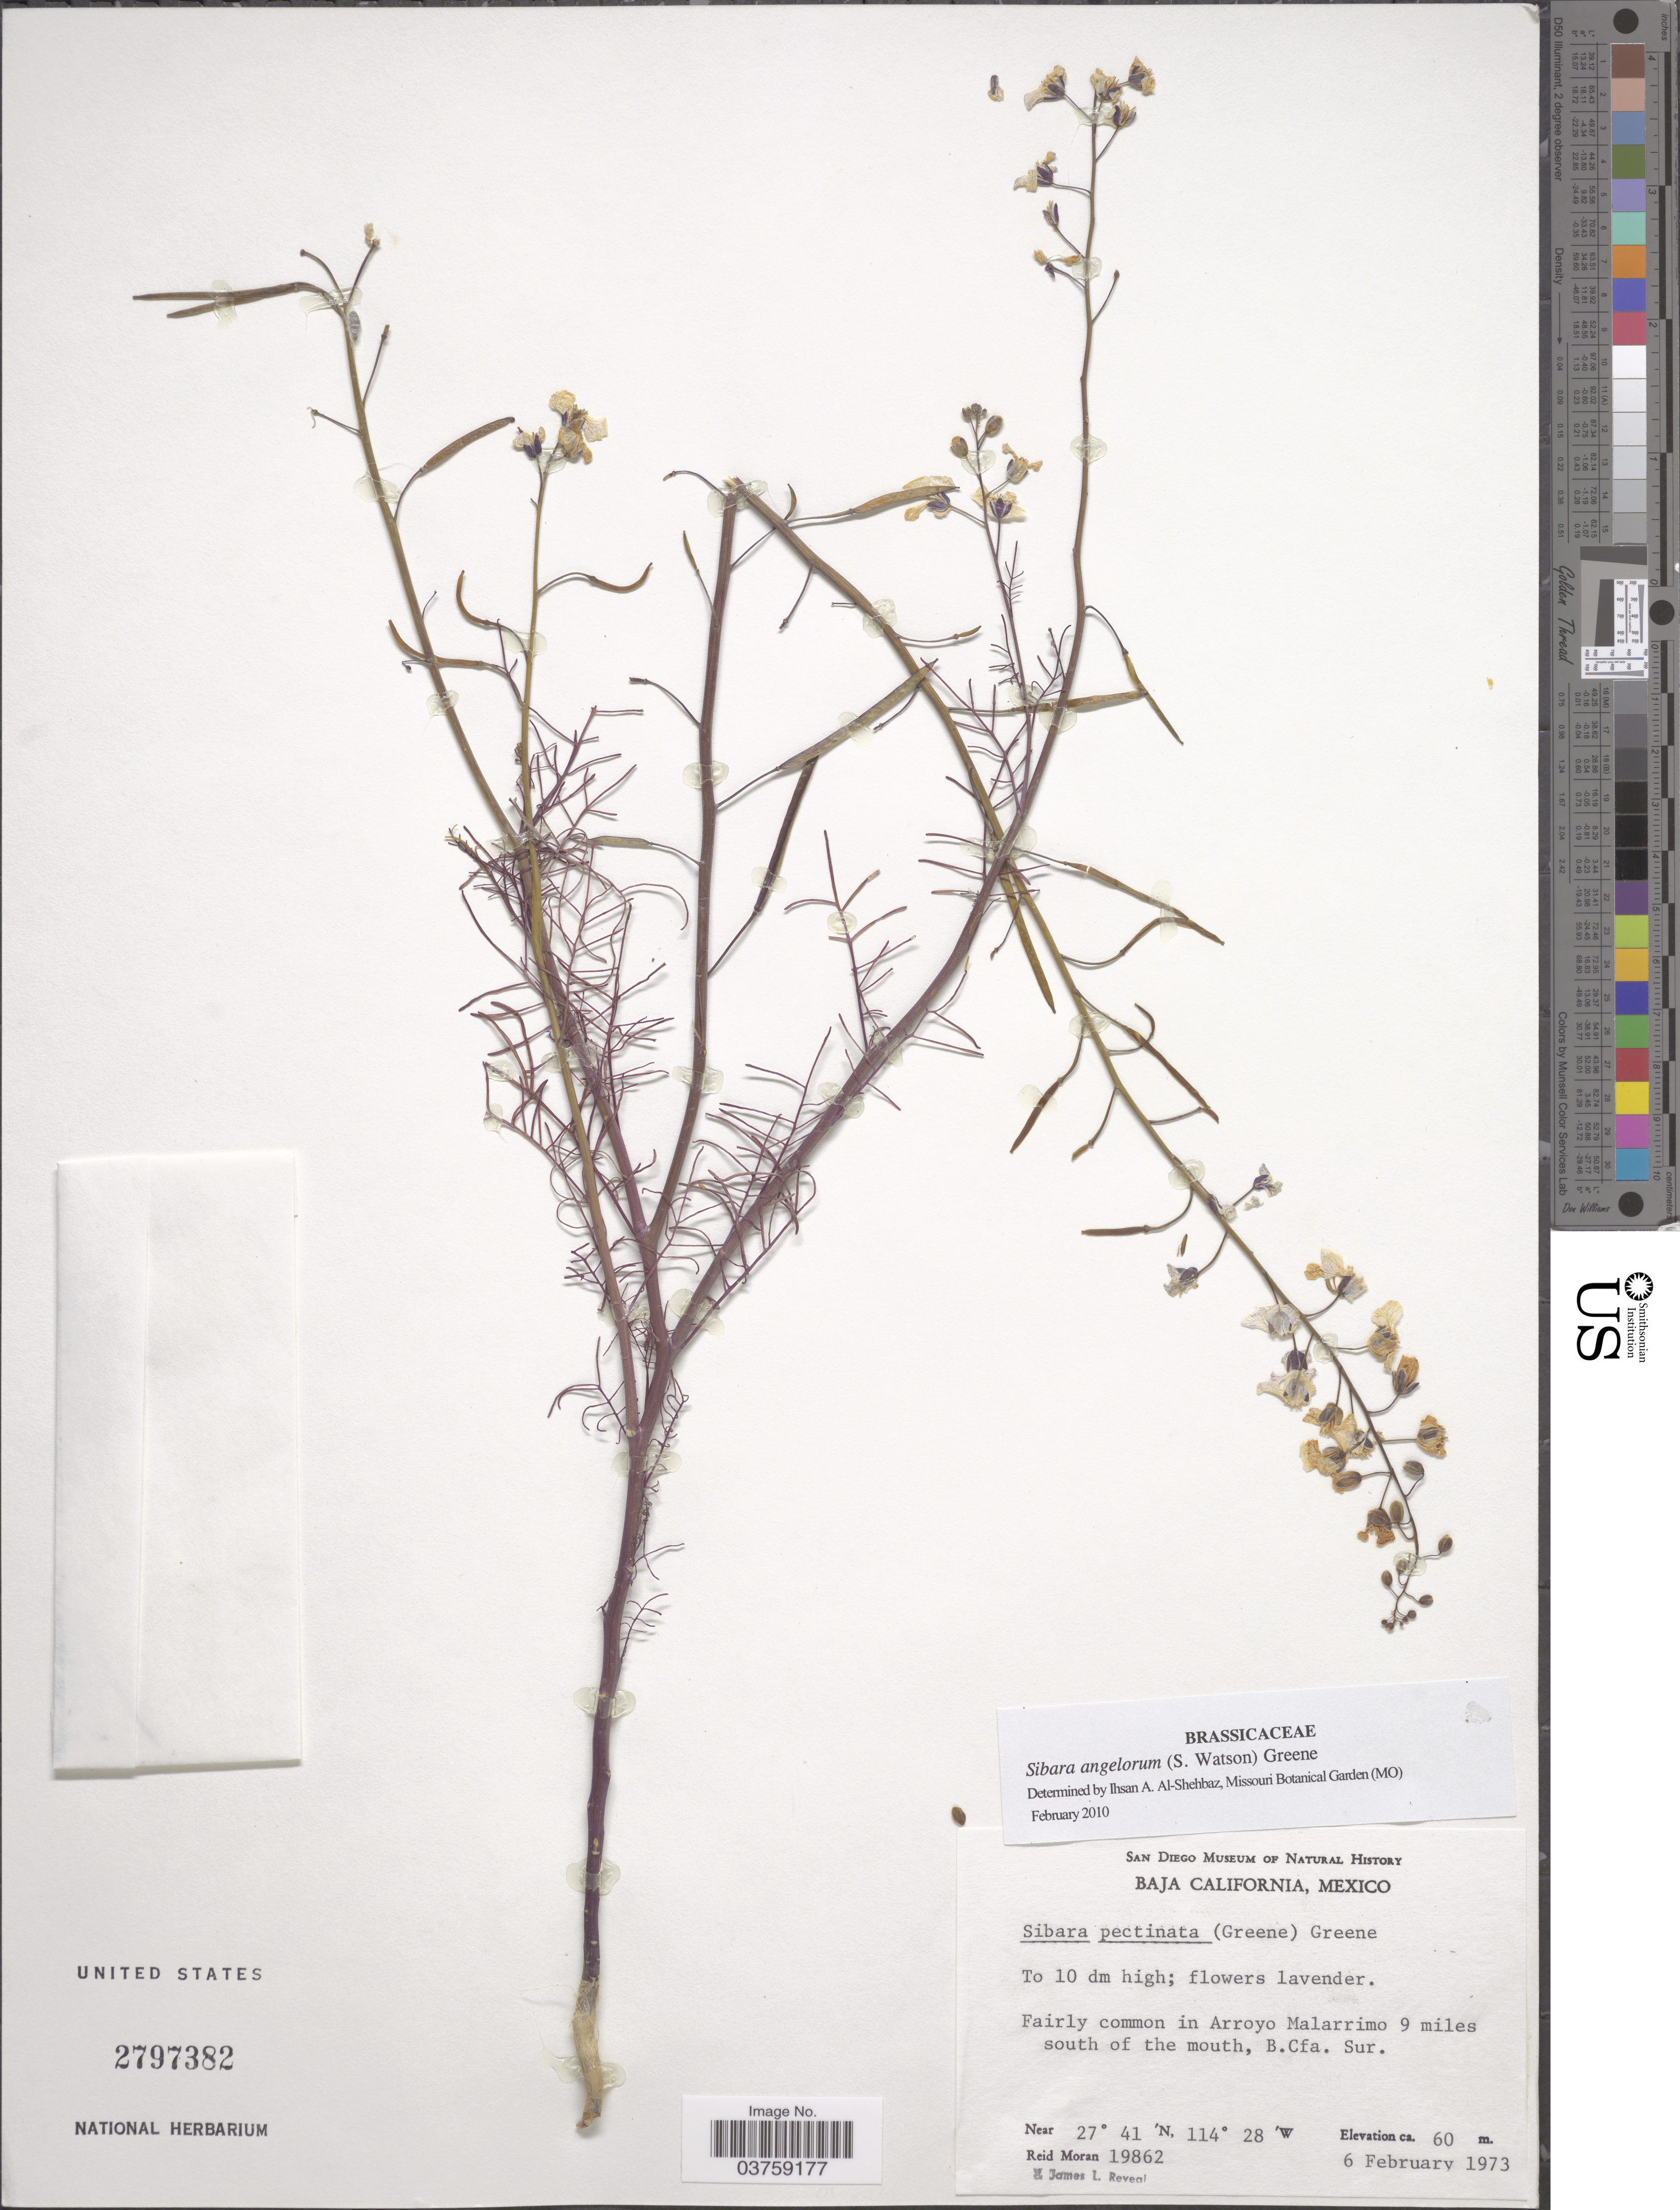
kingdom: Plantae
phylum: Tracheophyta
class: Magnoliopsida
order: Brassicales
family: Brassicaceae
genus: Sibara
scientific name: Sibara angelorum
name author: (S. Watson) Greene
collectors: R. Moran & J. L. Reveal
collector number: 19862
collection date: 1973-02-06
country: Mexico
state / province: Baja California Sur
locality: Fairly common in Arroyo Malarrimo 9 miles south of the mouth, B. Cfa. Sur.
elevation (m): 60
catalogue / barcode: US 2797382